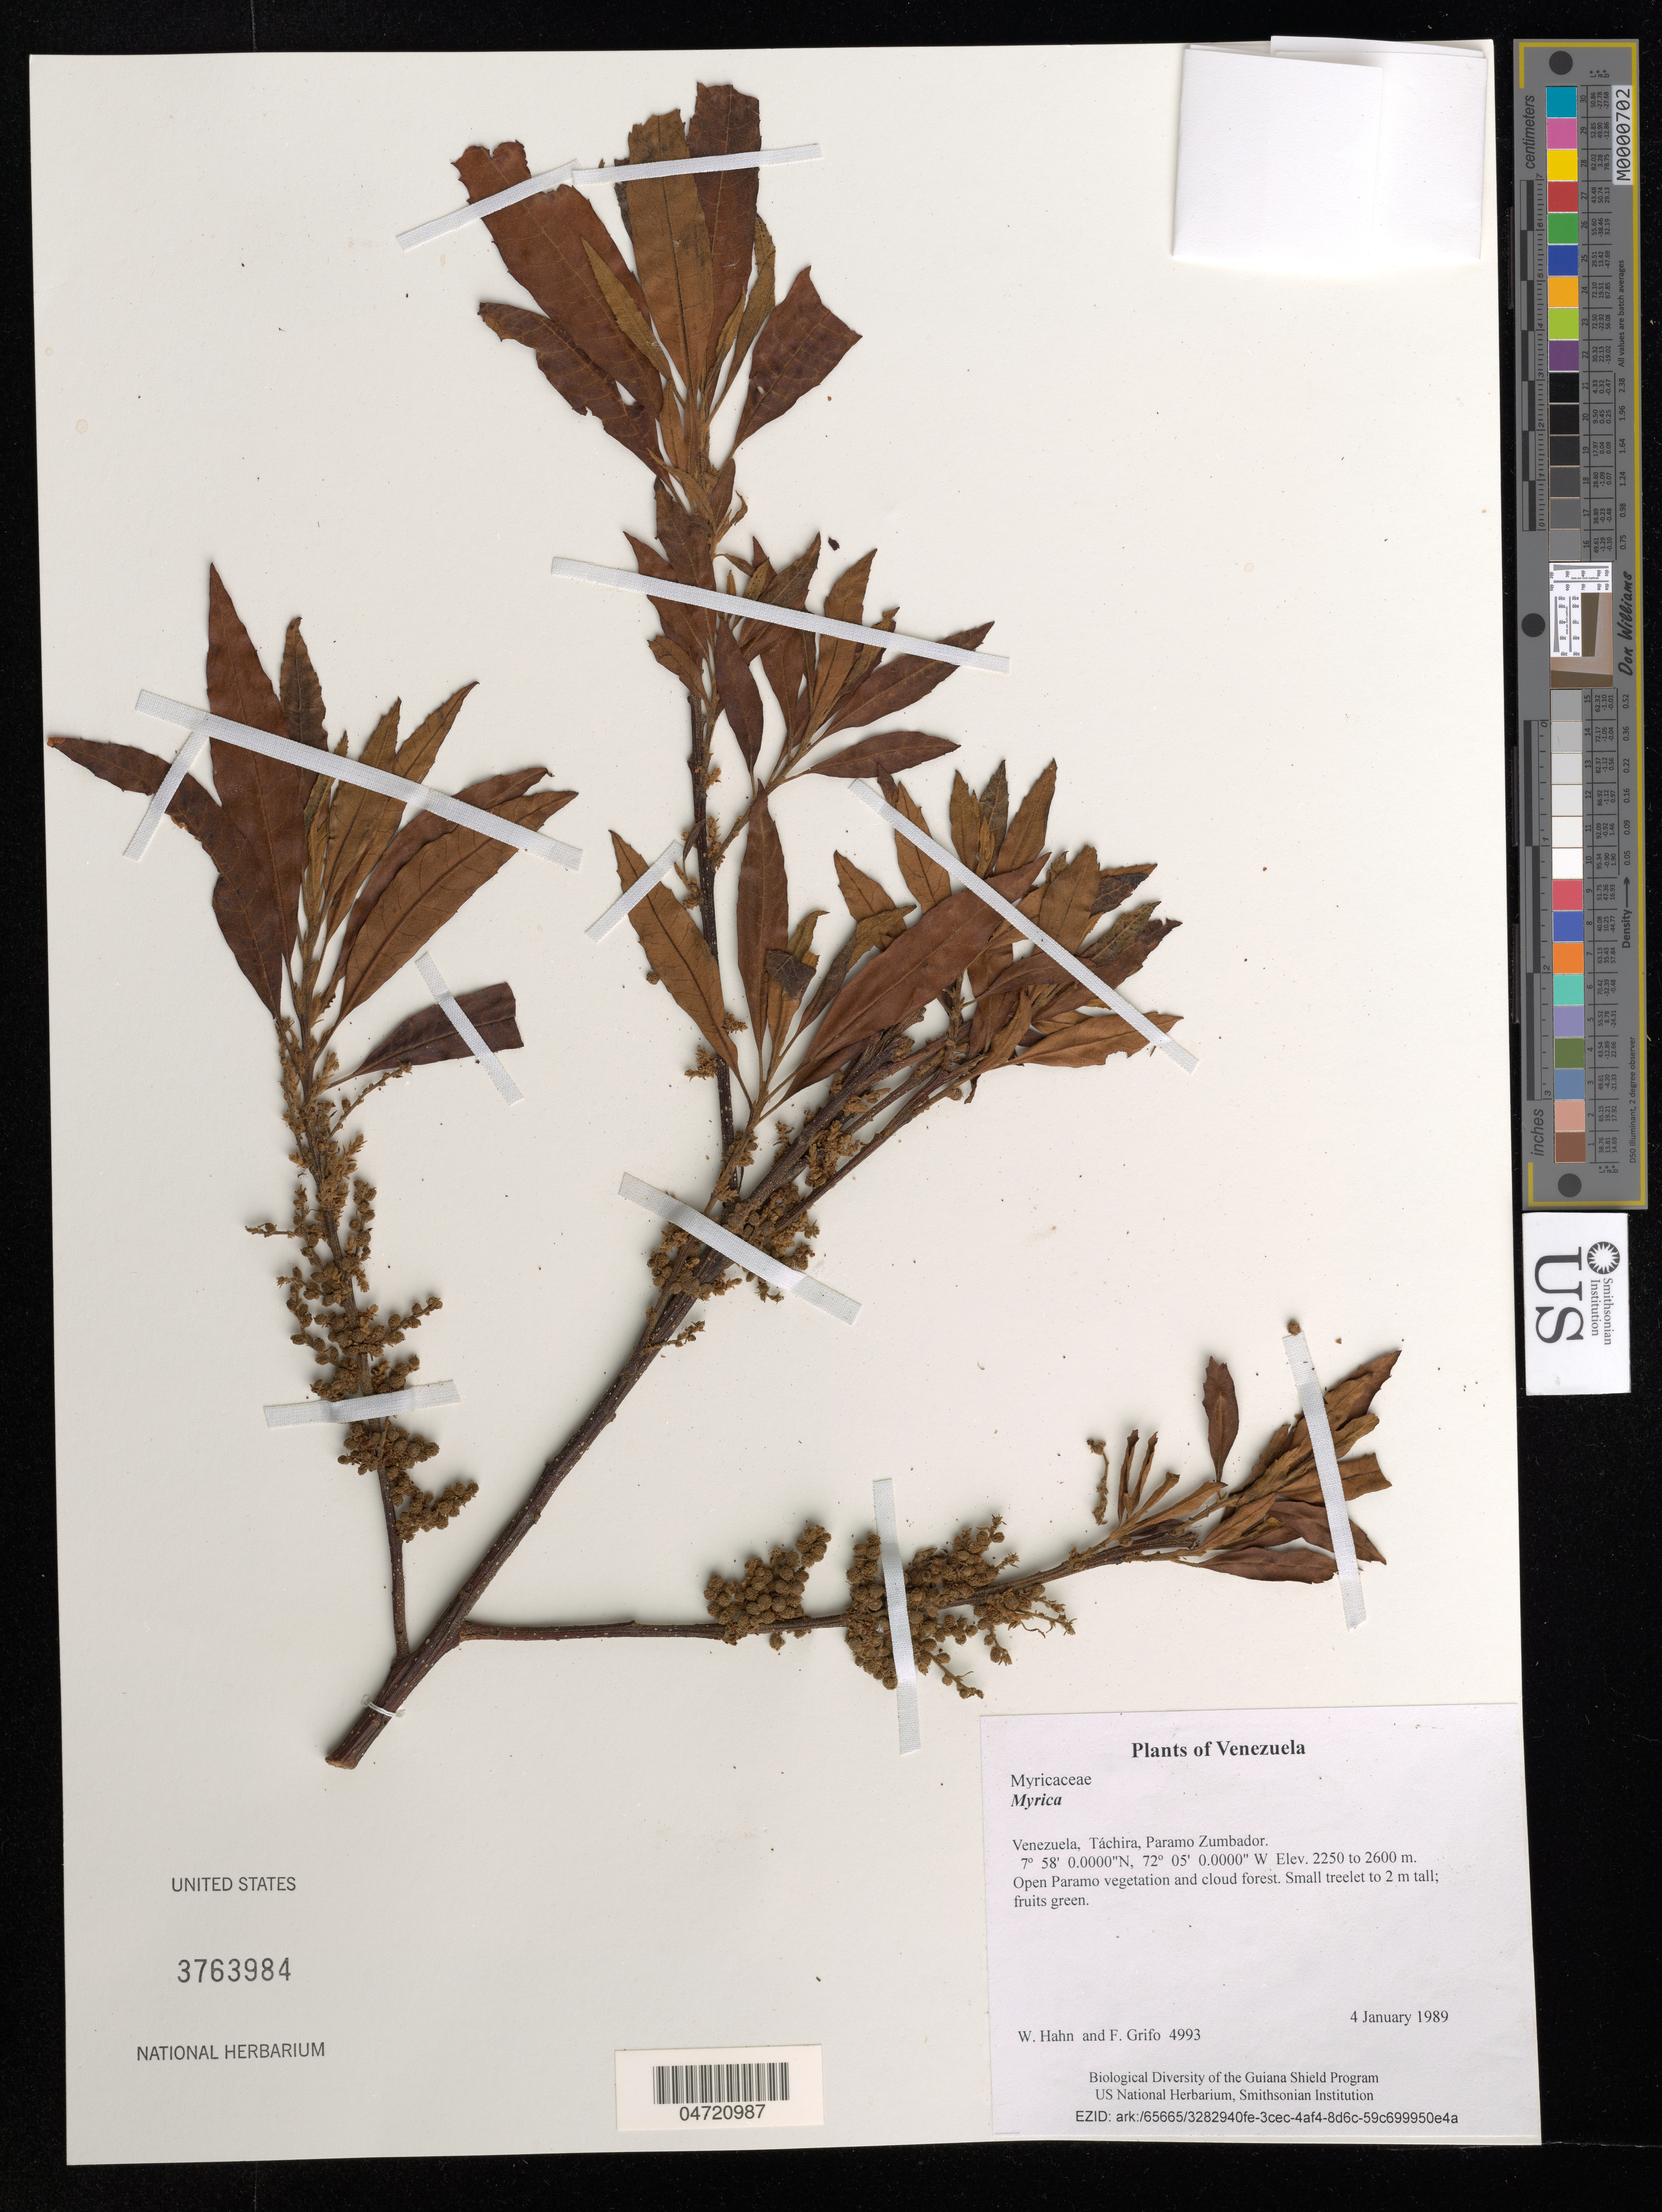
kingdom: Plantae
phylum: Tracheophyta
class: Magnoliopsida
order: Fagales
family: Myricaceae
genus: Myrica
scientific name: Myrica sp.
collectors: W. Hahn & F. Grifo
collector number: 4993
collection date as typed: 4 January 1989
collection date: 1989-01-04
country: Venezuela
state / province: Táchira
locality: Paramo Zumbador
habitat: Open Paramo vegetation and cloud forest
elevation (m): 2250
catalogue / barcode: US 3763984